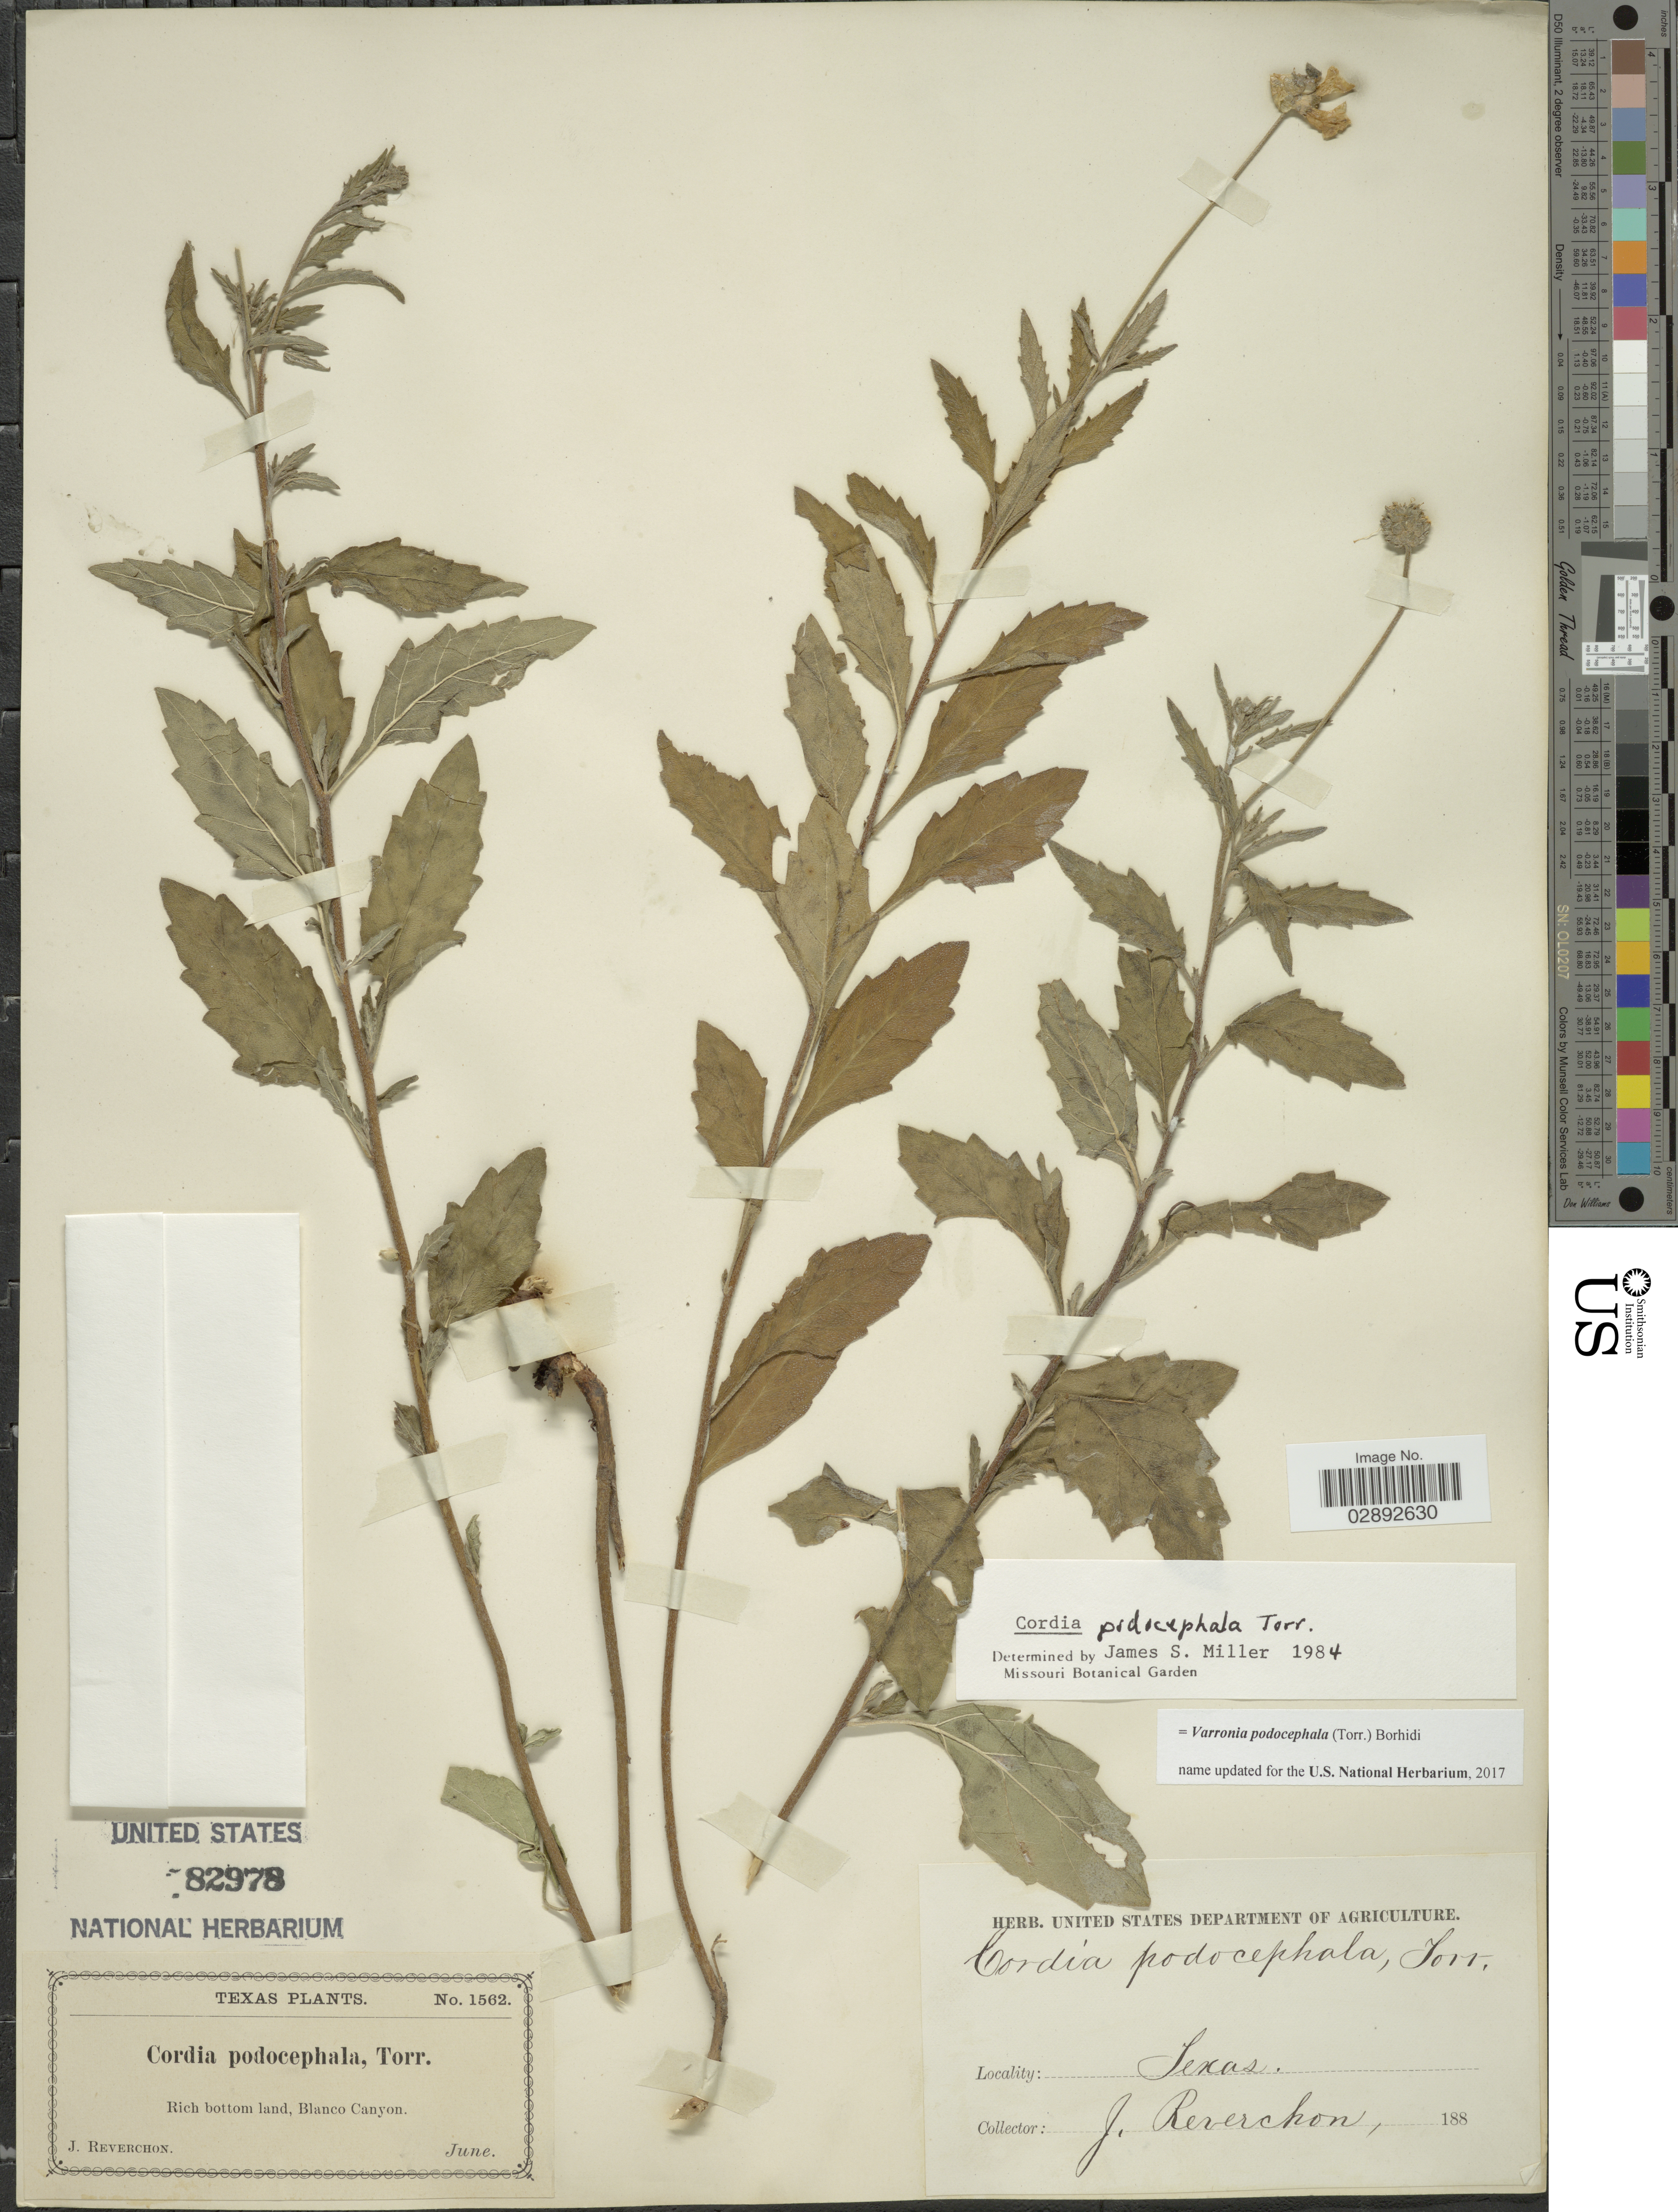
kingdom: Plantae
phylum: Tracheophyta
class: Magnoliopsida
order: Boraginales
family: Cordiaceae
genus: Varronia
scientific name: Varronia podocephala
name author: (Torr.) Borhidi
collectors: J. Reverchon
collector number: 1562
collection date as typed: June 188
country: United States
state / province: Texas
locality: Rich bottom land, Blanco Canyon.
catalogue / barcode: US 82978